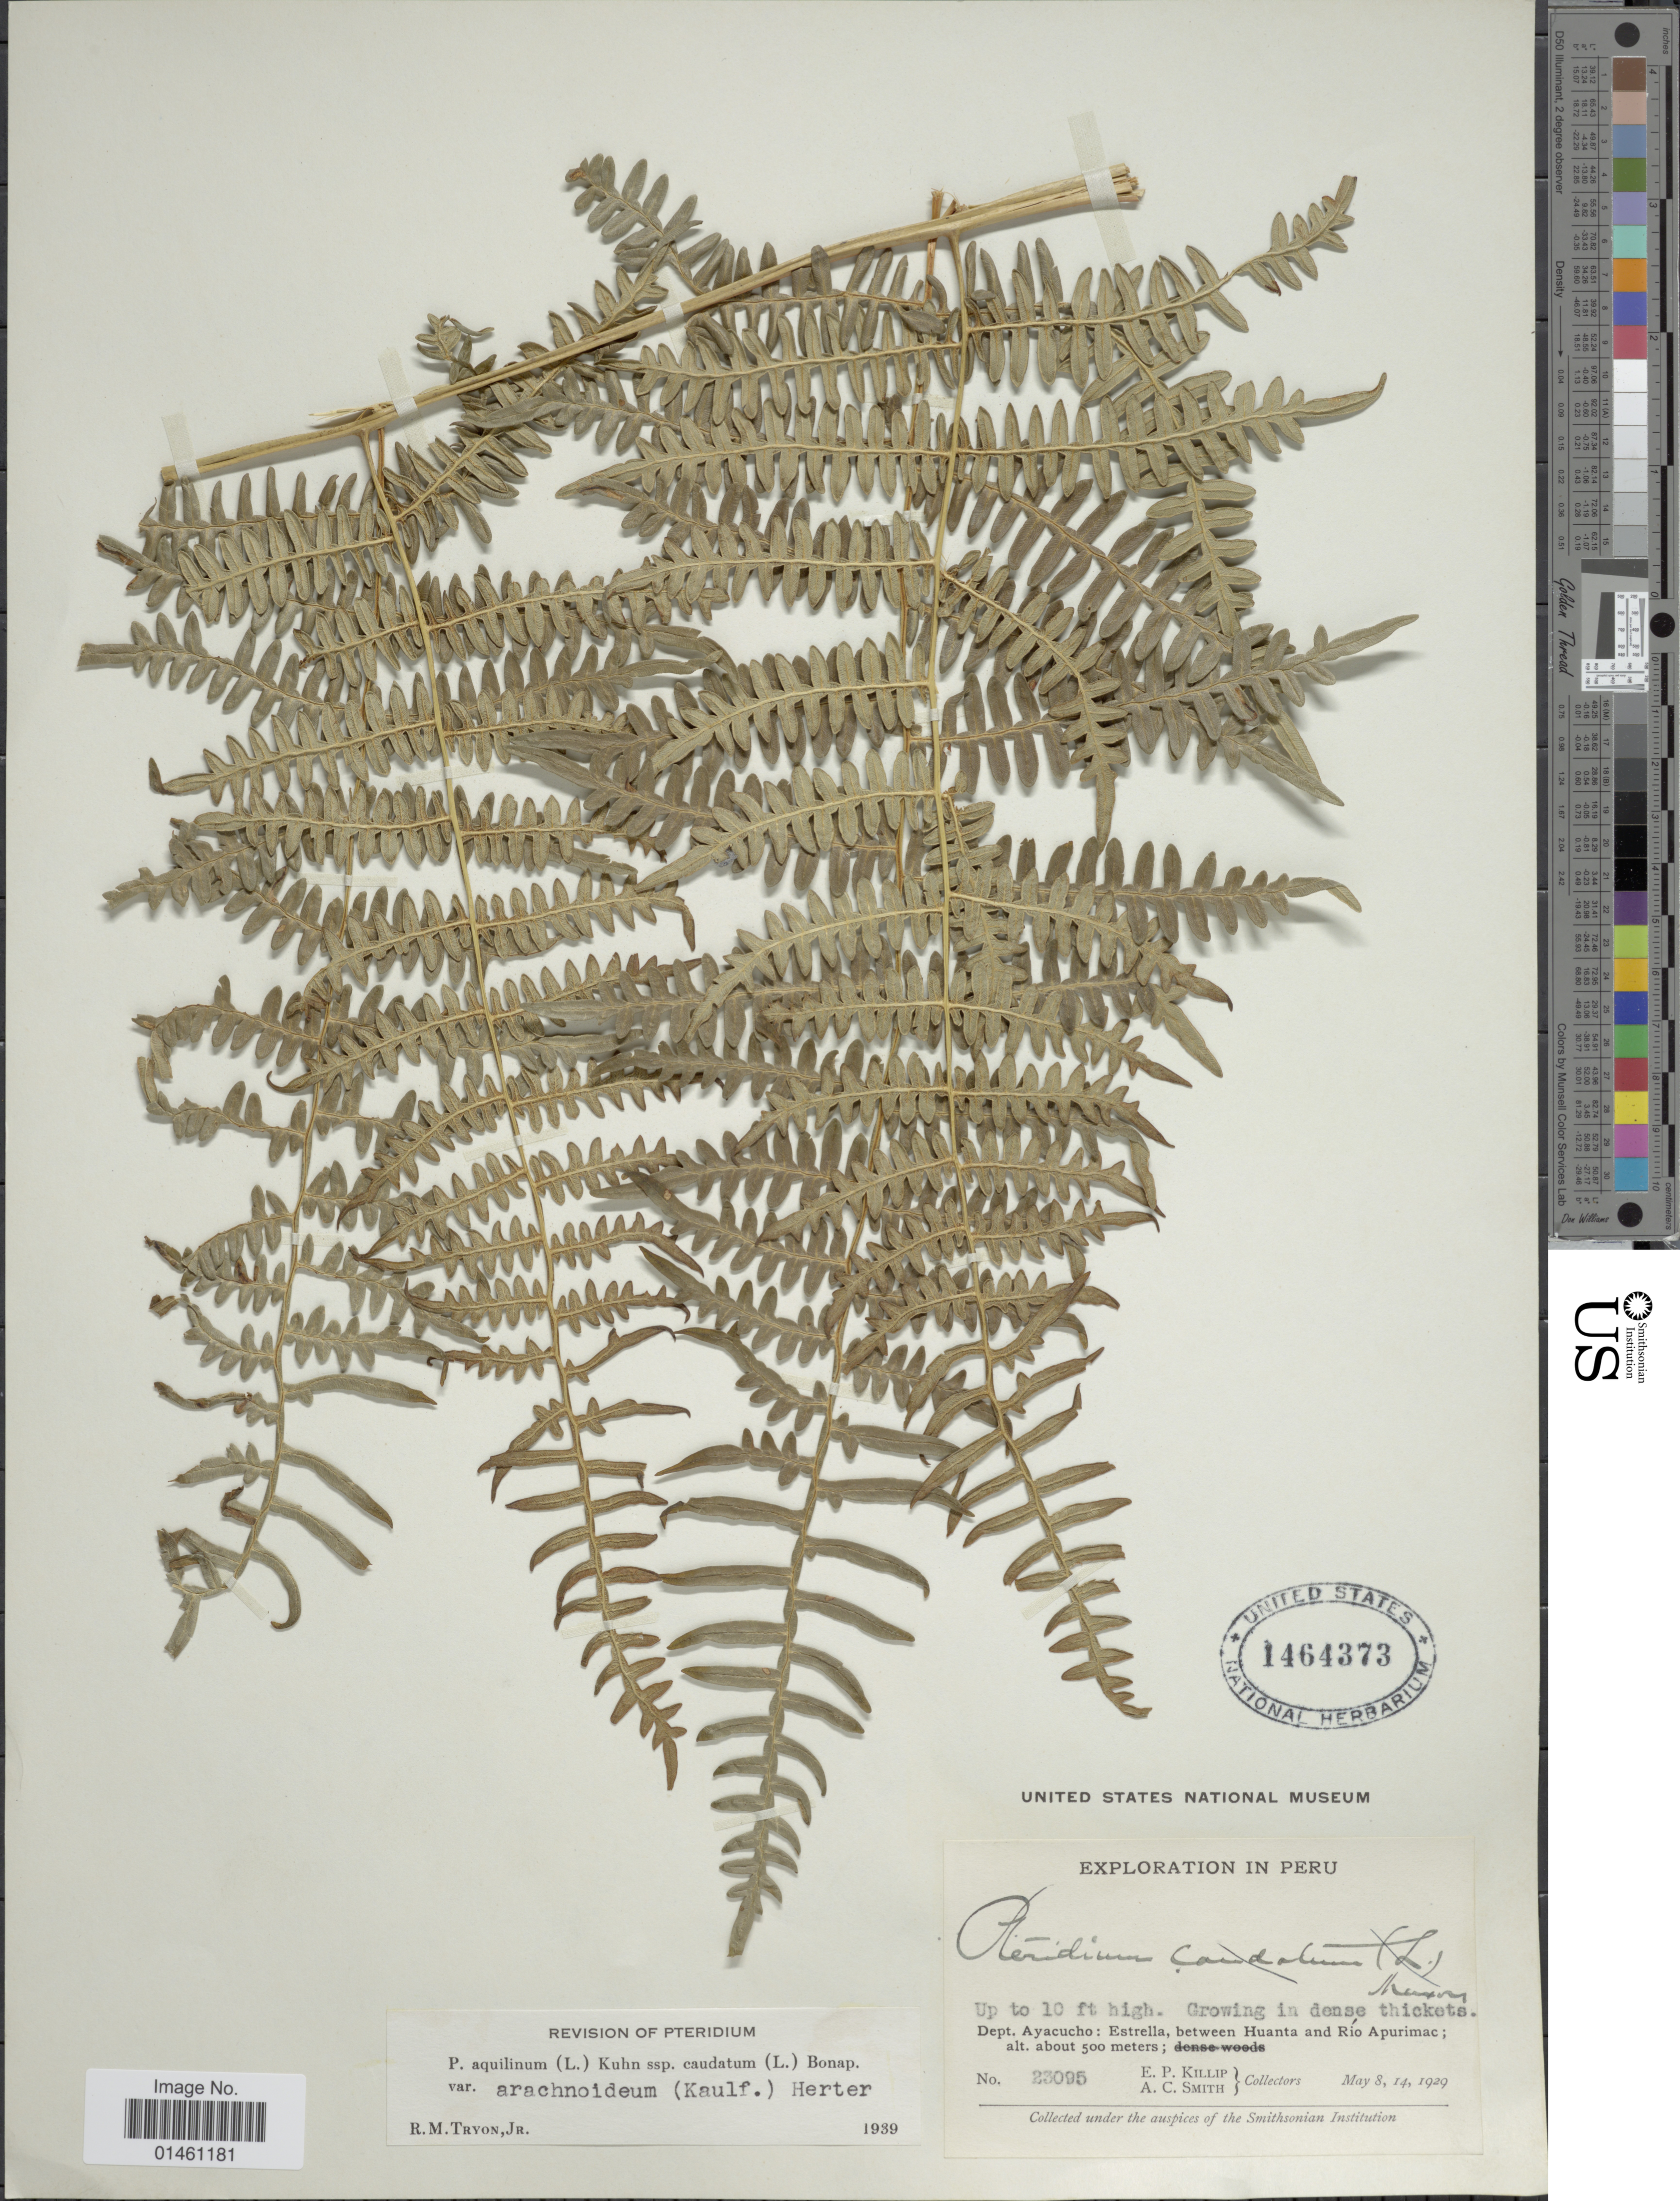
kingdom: Plantae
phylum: Tracheophyta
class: Polypodiopsida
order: Polypodiales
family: Dennstaedtiaceae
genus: Pteridium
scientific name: Pteridium aquilinum var. arachnoideum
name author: (Kaulf.) Herter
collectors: E. P. Killip & A. C. Smith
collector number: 23095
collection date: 1929-05-08/1929-05-14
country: Peru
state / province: Ayacucho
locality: Dept. Ayacucho: Estrella, between Huanta and Rio Apurimac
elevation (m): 500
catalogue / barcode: US 1464373